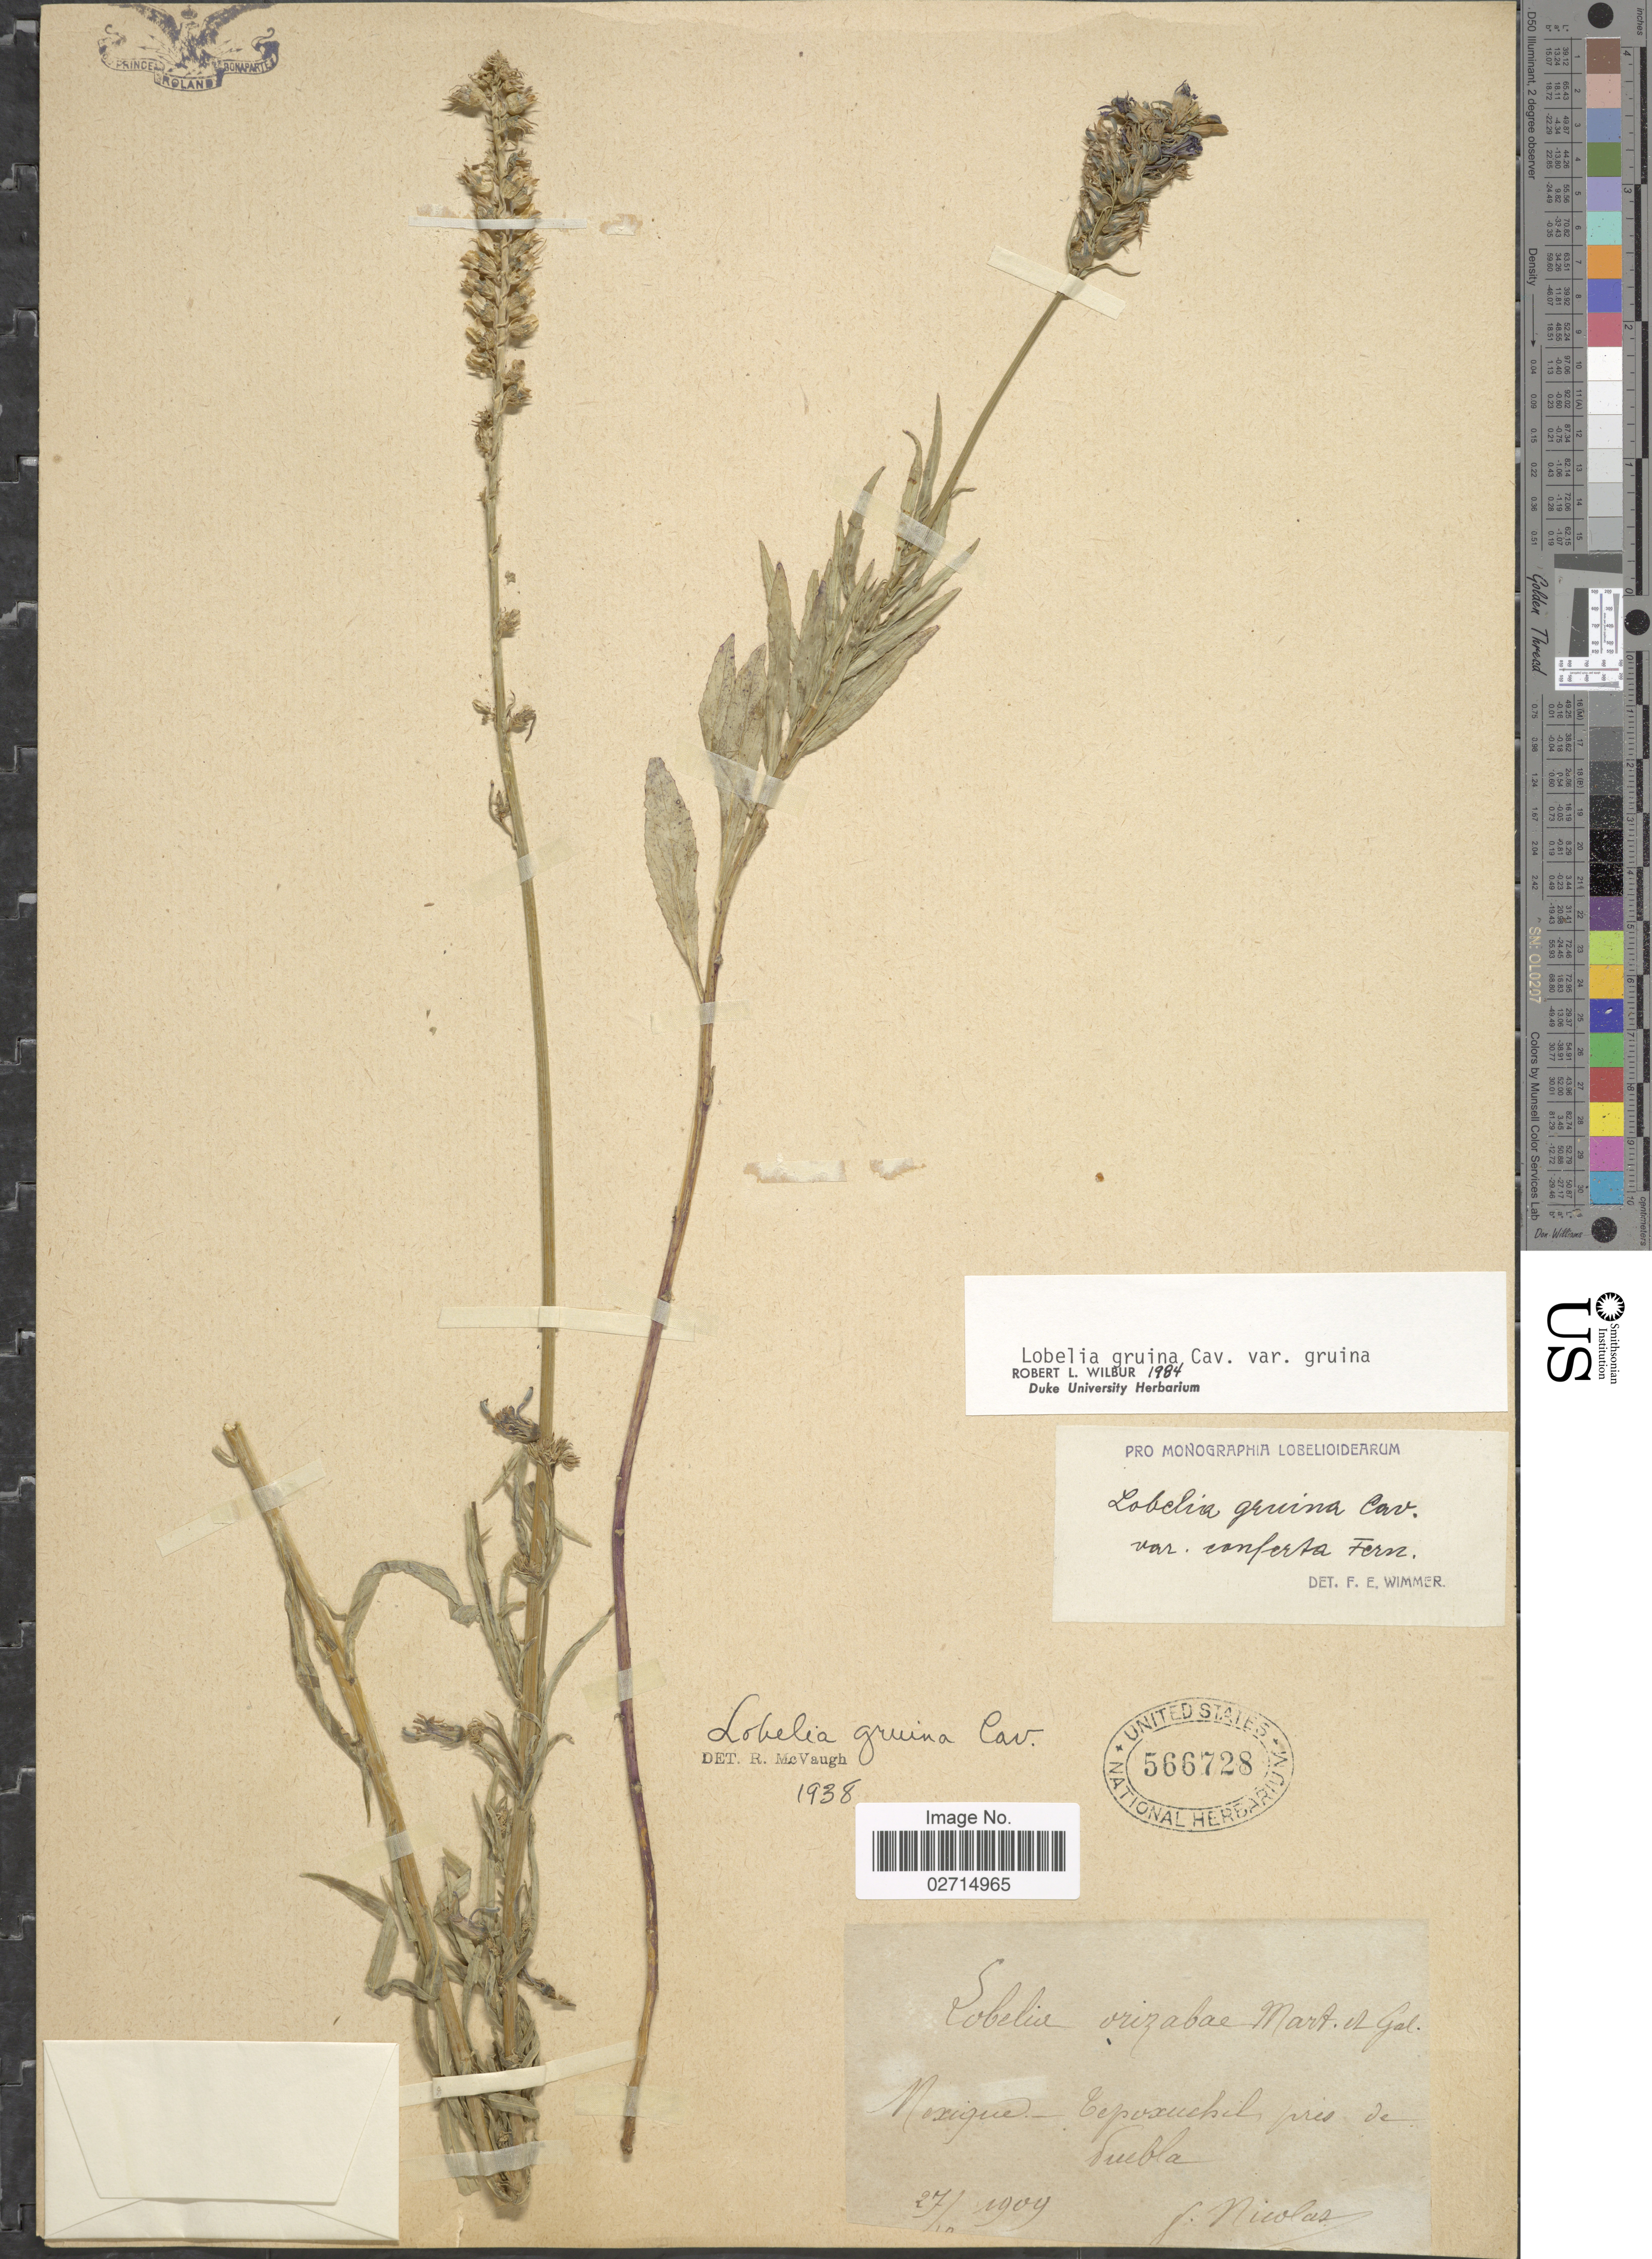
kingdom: Plantae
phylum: Tracheophyta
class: Magnoliopsida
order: Asterales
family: Campanulaceae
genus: Lobelia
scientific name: Lobelia gruina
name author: Cav.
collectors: F. Nicolas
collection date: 1909-10-27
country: Mexico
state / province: Puebla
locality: Mexique - Cepoxuchel, pres de Puebla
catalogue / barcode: US 566728